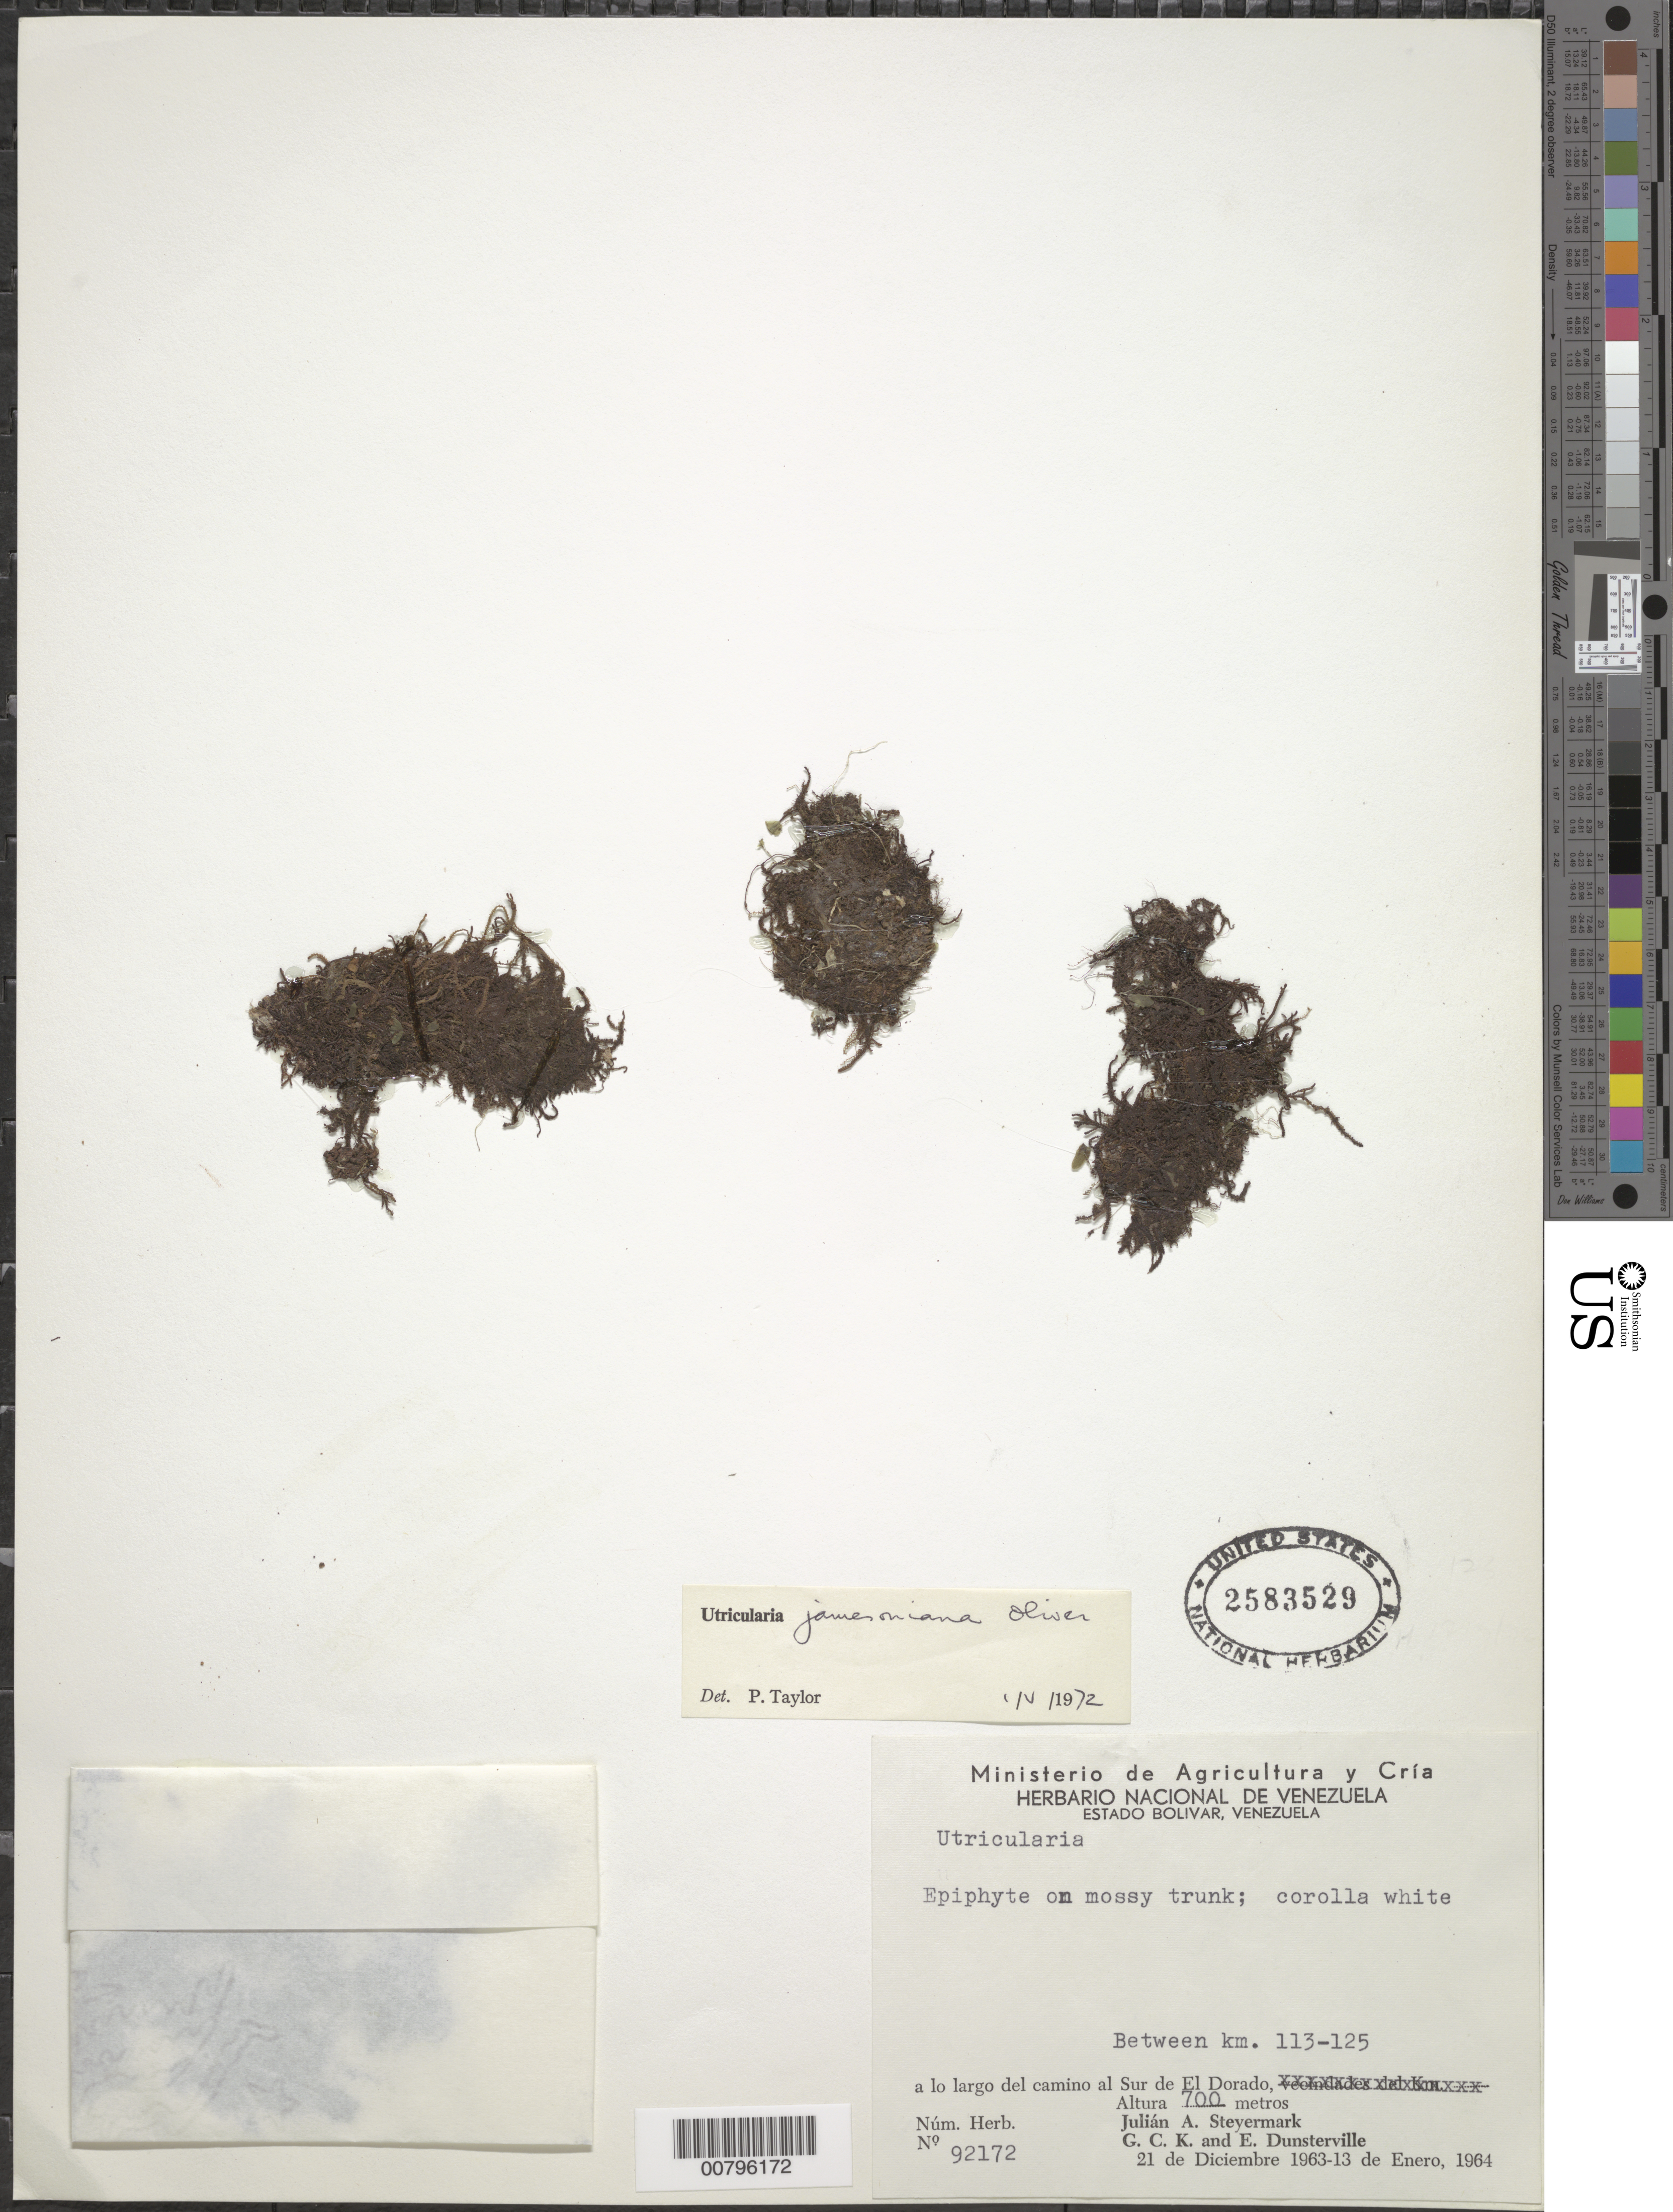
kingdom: Plantae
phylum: Tracheophyta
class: Magnoliopsida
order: Lamiales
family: Lentibulariaceae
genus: Utricularia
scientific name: Utricularia jamesoniana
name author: Oliv.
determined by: Taylor, P.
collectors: J. Steyermark, G. C. K. Dunsterville & E. Dunsterville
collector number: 92172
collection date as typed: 21-Dec-63 to 13-Jan-64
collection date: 1963-12-21/1964-01-13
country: Venezuela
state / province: Bolívar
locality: El Dorado, 113-125 km S of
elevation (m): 700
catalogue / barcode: US 2583529